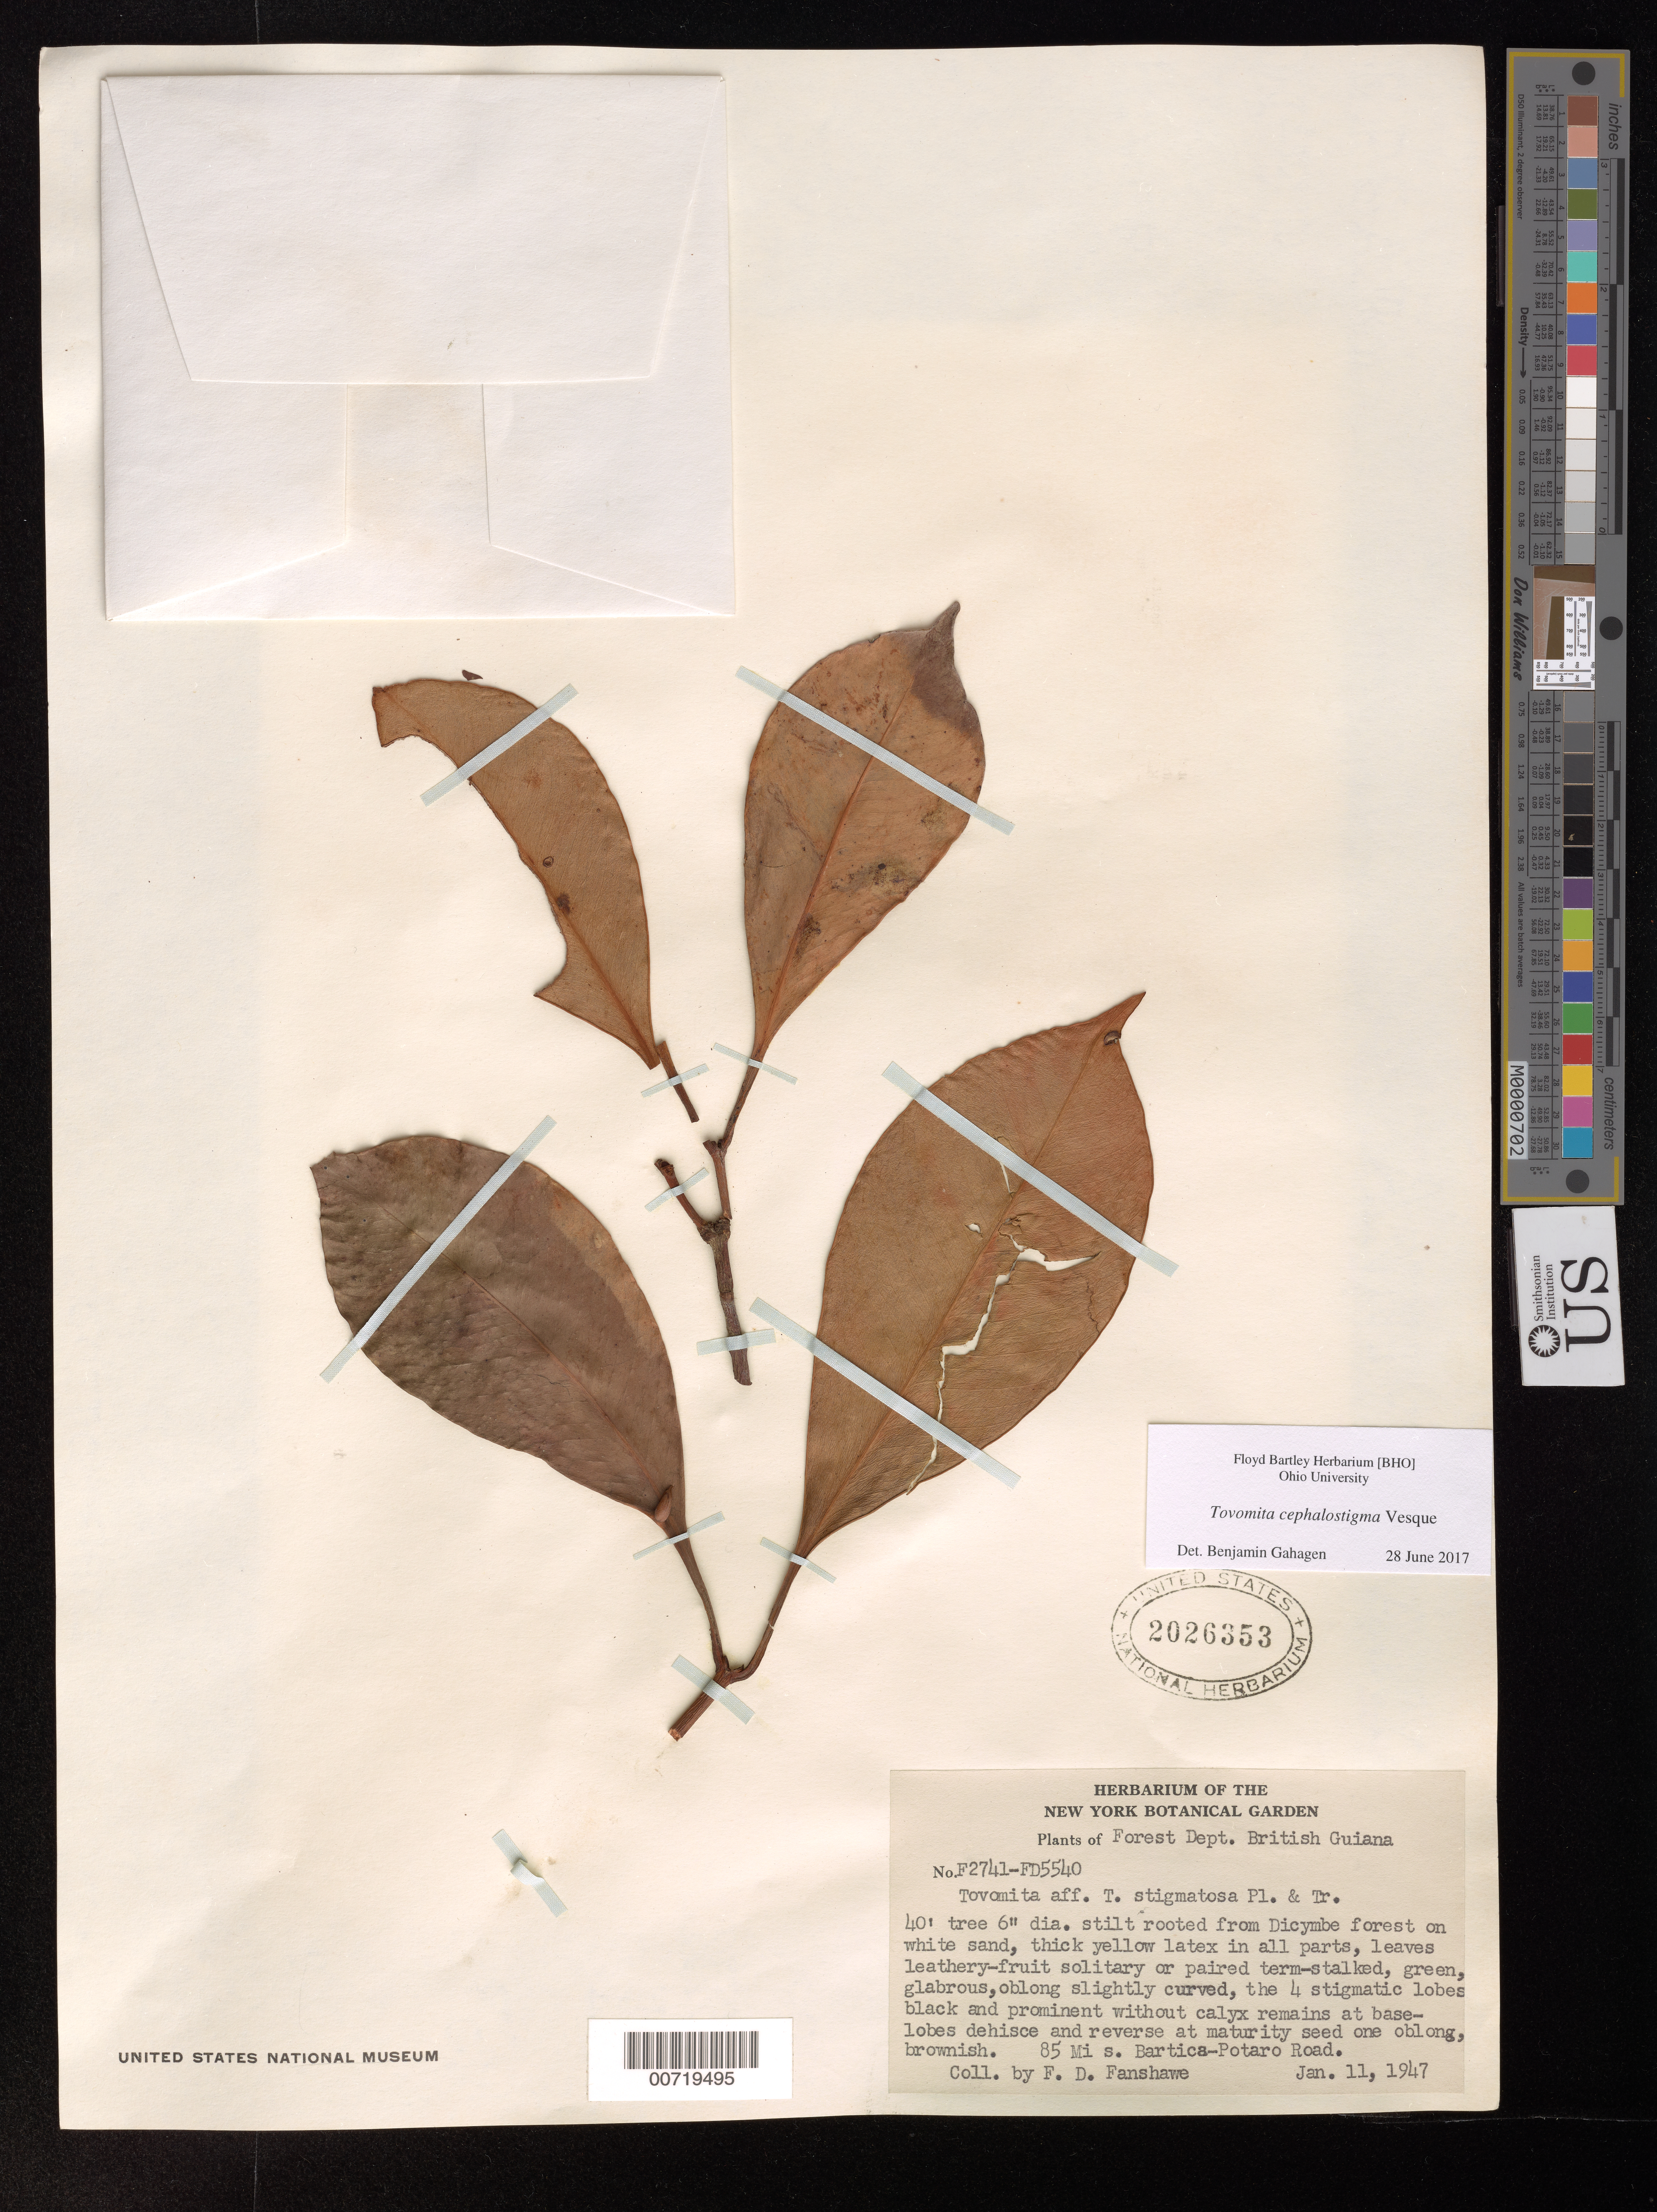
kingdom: Plantae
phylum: Tracheophyta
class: Magnoliopsida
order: Malpighiales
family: Clusiaceae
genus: Tovomita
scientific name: Tovomita cephalostigma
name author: Vesque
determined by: Gahagen, Benjamin, (BHO), Ohio University (UNITED STATES)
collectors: D. B. Fanshawe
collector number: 2741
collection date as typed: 11-Jan-47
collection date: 1947-01-11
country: Guyana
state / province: Potaro-Siparuni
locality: Bartica-Potaro Road, mile 85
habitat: Dicymbe forest on white sand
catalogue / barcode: US 2026353